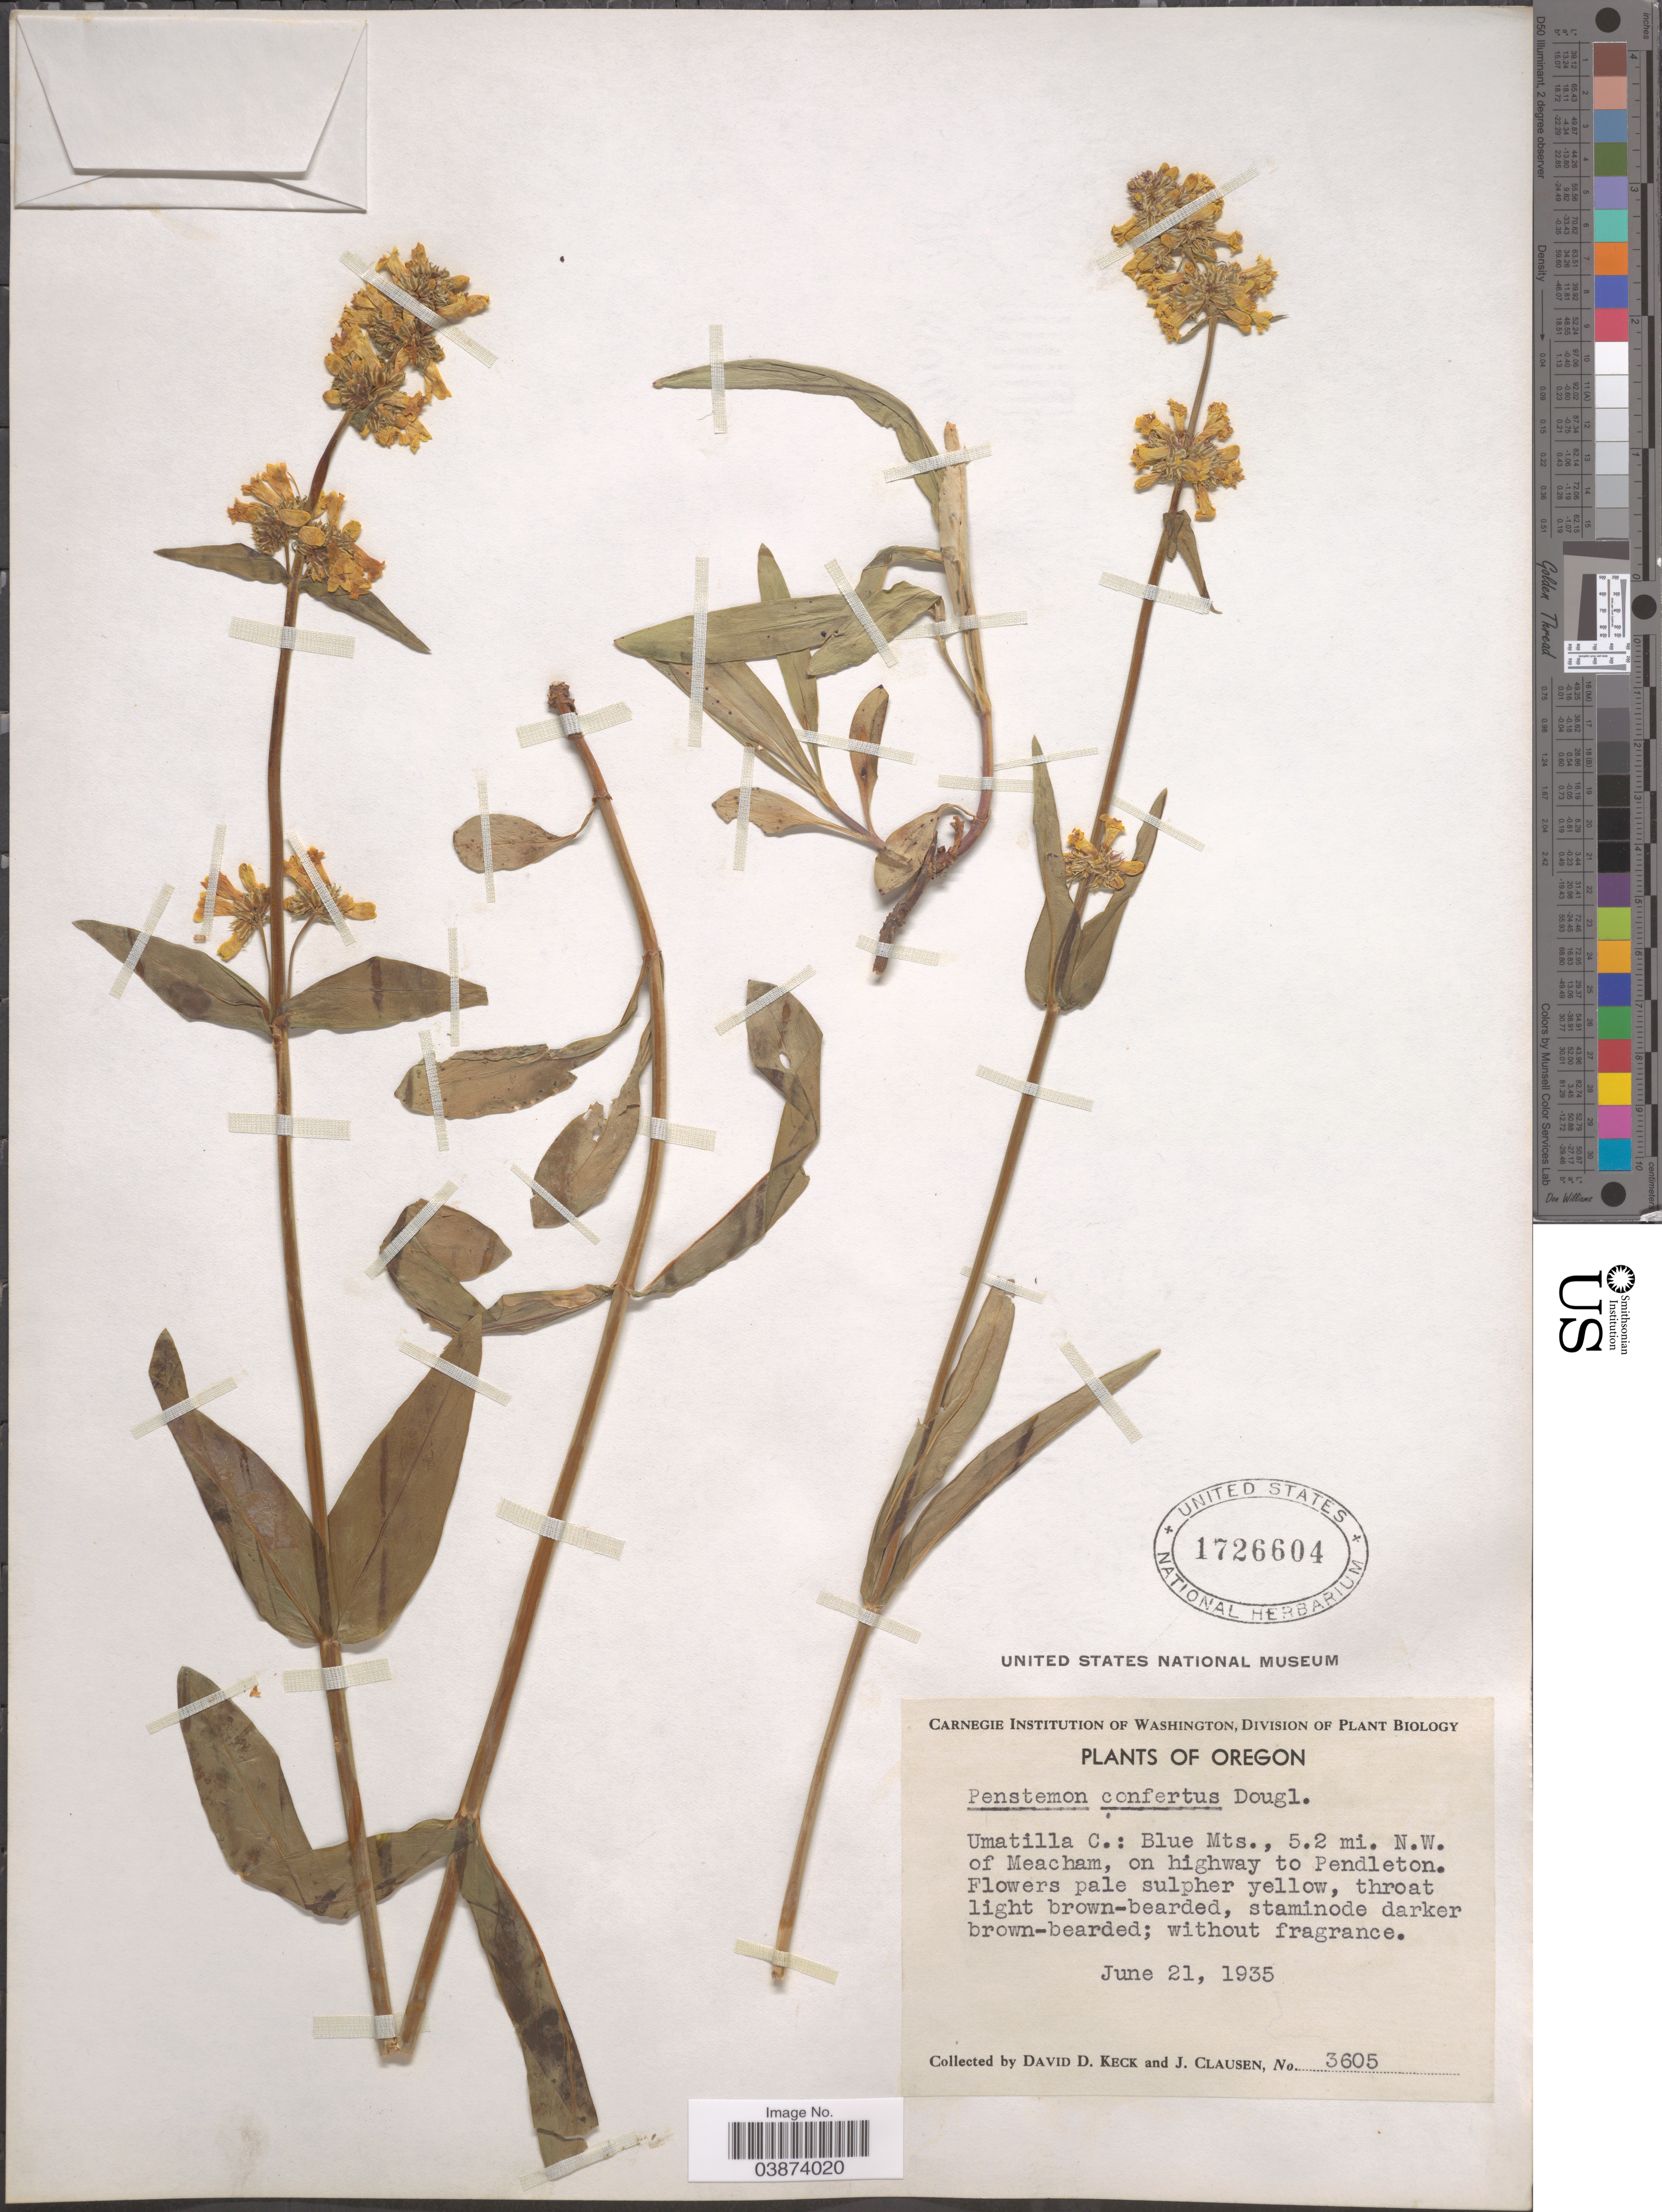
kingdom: Plantae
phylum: Tracheophyta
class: Magnoliopsida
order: Lamiales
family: Plantaginaceae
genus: Penstemon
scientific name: Penstemon confertus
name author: Douglas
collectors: D. D. Keck & J. Clausen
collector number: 3605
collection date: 1935-06-21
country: United States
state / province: Oregon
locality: Umatilla C.: Blue Mts., 5.2 mi. N.W. of Meacham, on highway to Pendleton.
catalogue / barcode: US 1726604